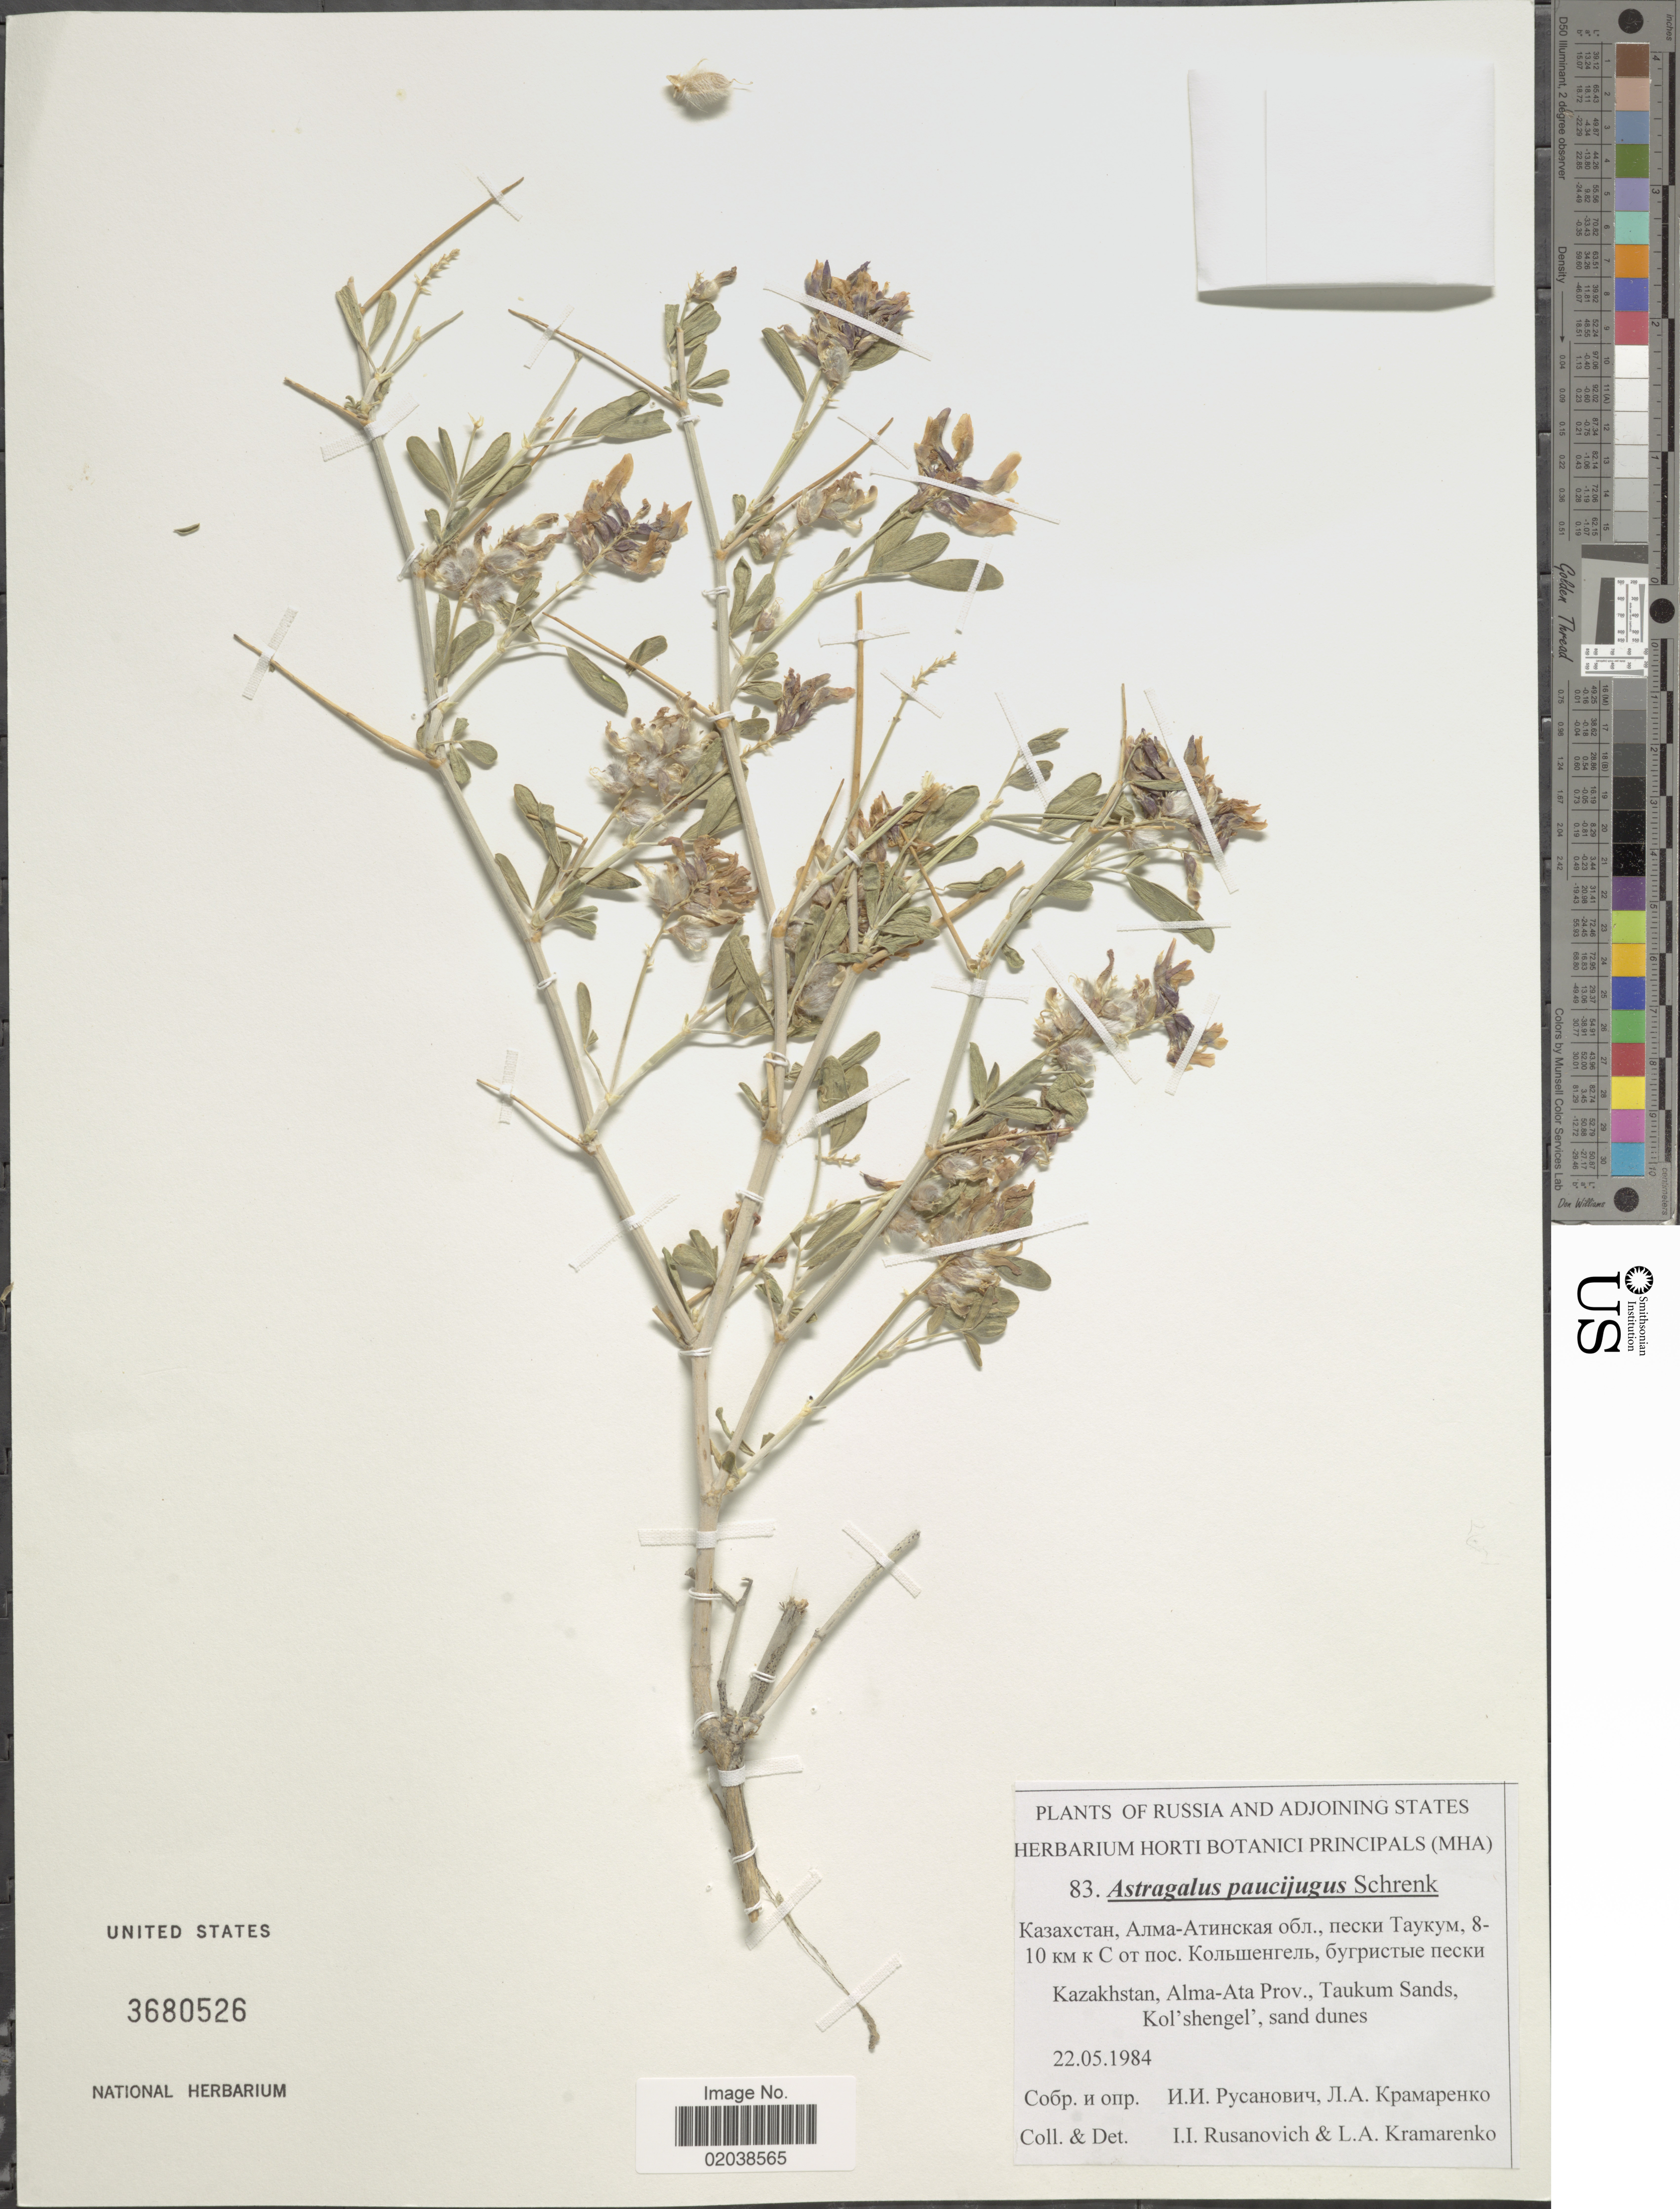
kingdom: Plantae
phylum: Tracheophyta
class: Magnoliopsida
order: Fabales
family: Fabaceae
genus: Astragalus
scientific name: Astragalus paucijugus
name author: Schrenk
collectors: I. Rusanovich & L. Kramarenko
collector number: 83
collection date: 1984-05-22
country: Kazakhstan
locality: Alma-Ata Prov., Taukum Sands, Kol'shengel, sand dunes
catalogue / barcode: US 3680526